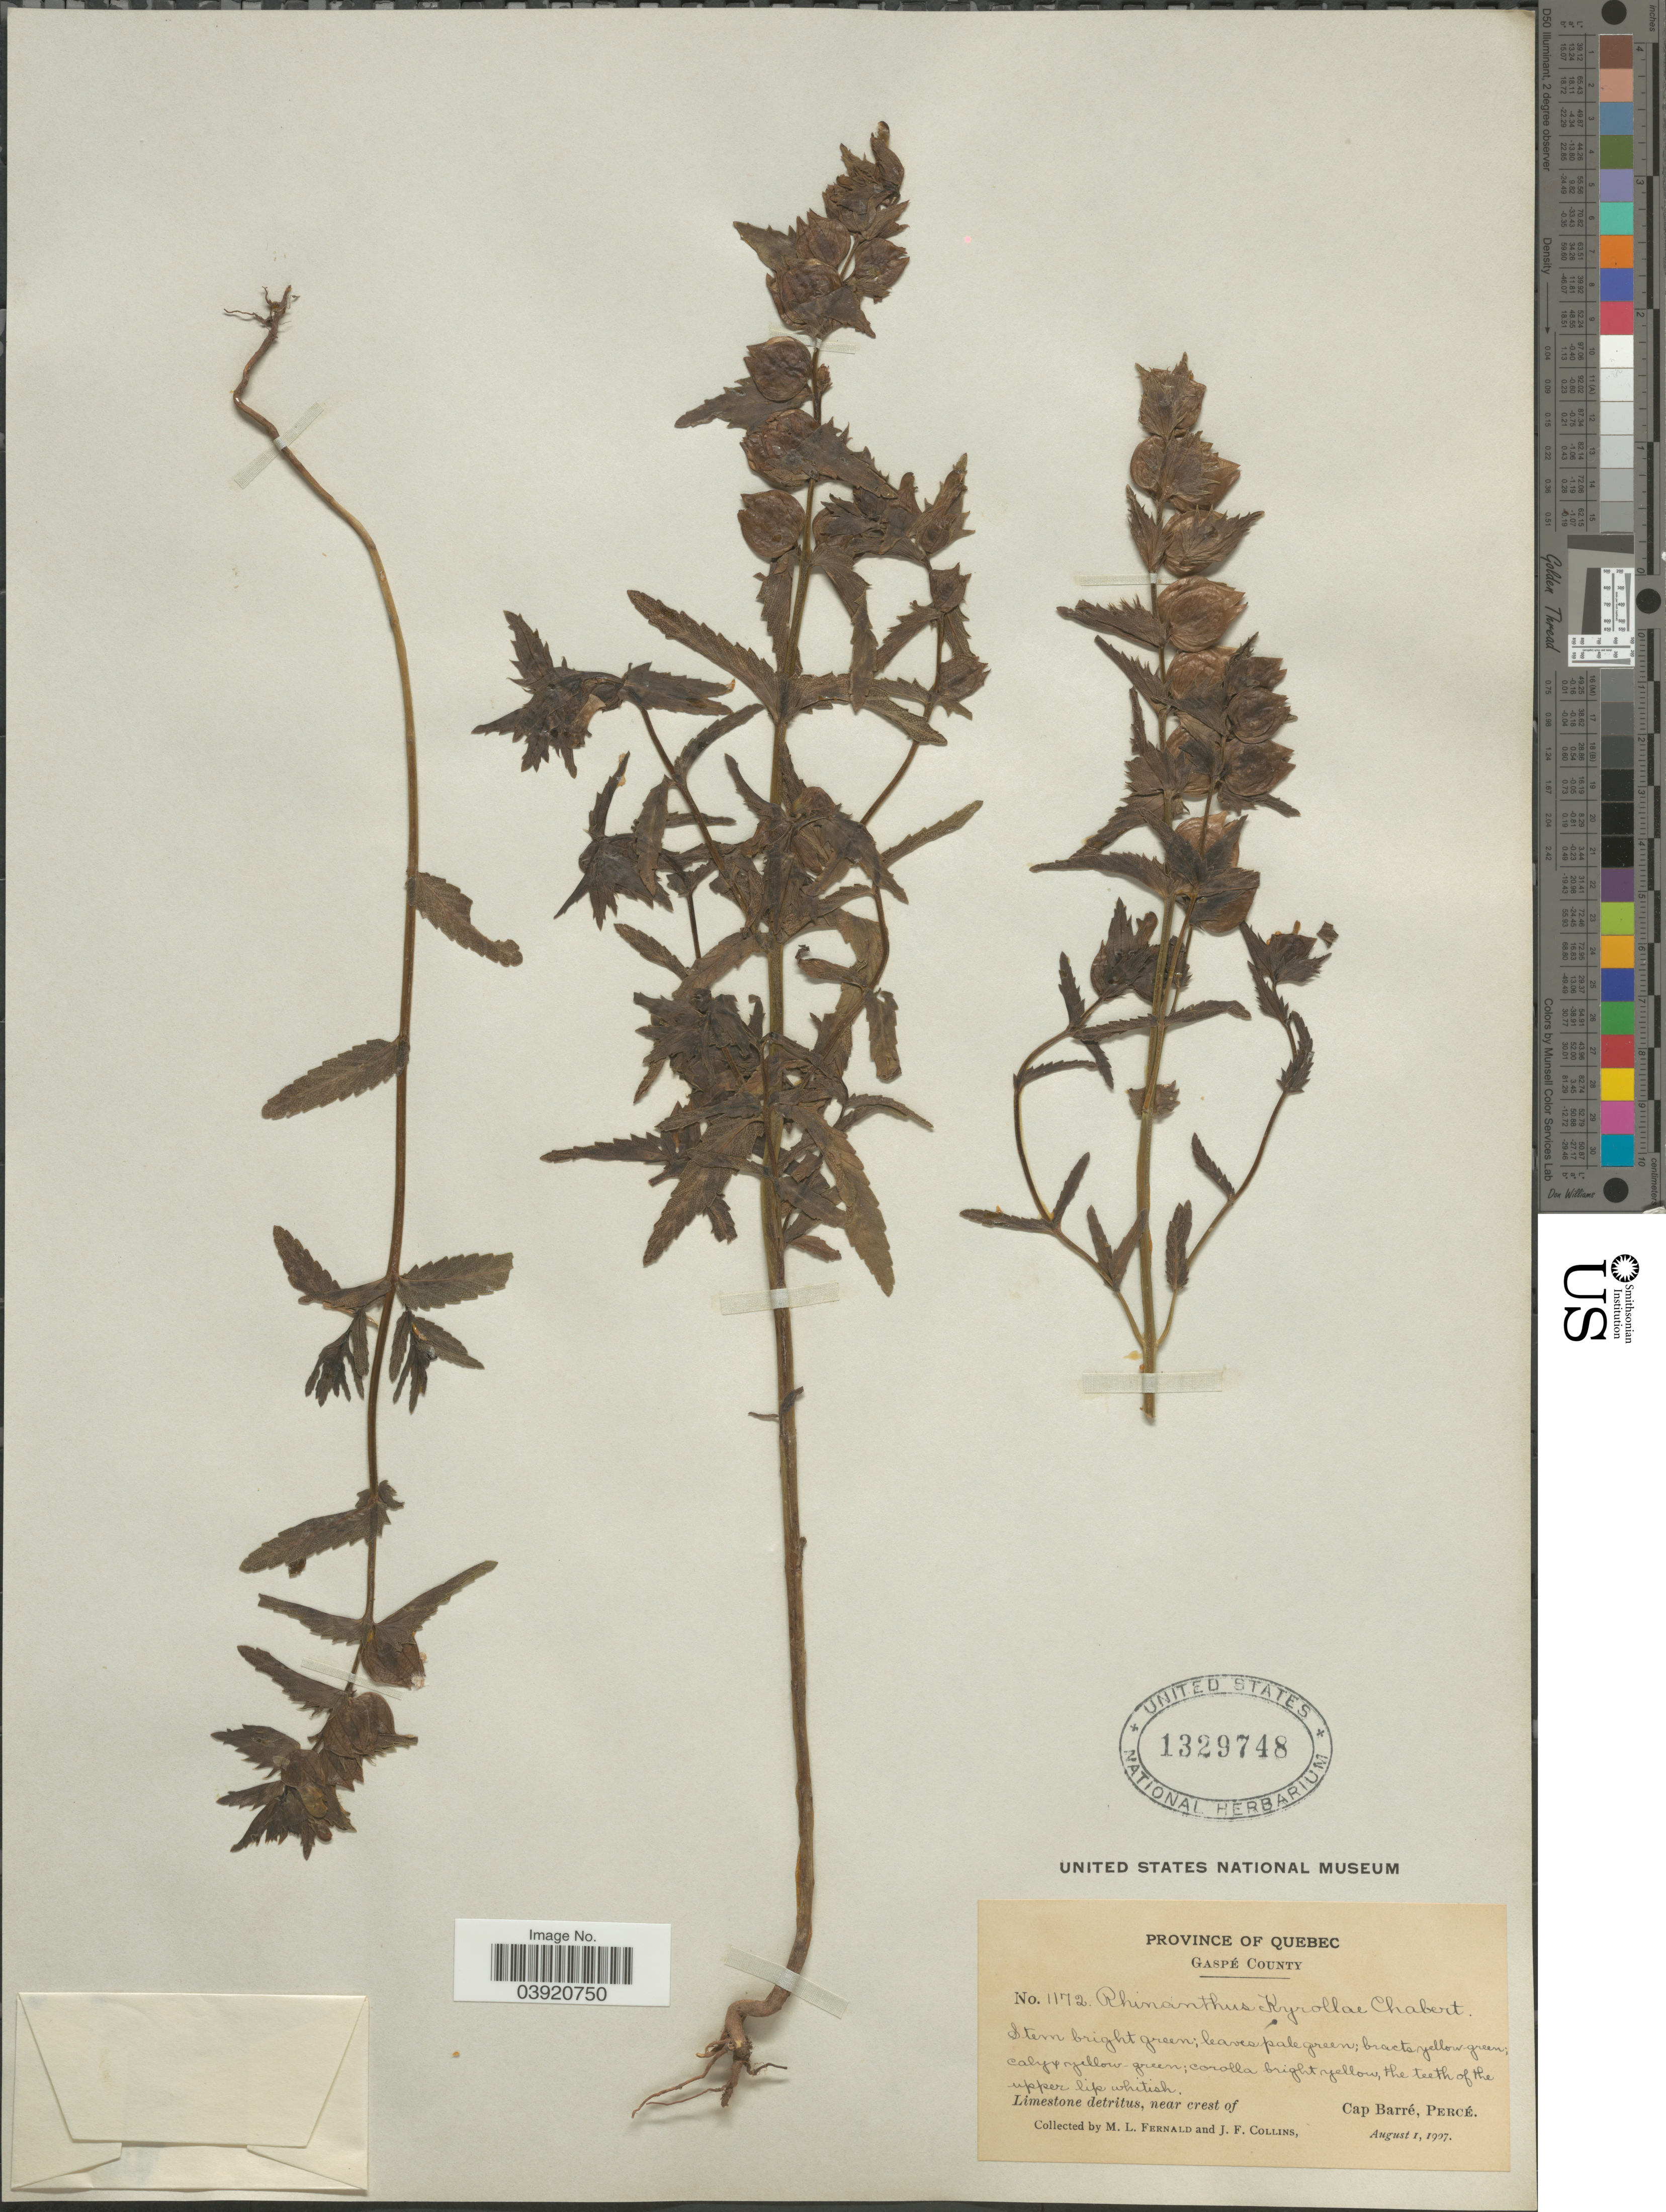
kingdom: Plantae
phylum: Tracheophyta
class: Magnoliopsida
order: Lamiales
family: Orobanchaceae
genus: Rhinanthus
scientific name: Rhinanthus kyrollae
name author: Chabert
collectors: M. L. Fernald & J. Collins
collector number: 1172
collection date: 1907-08-01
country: Canada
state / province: Quebec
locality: Gaspé County. Near crest of Cap Barré, Percé.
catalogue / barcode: US 1329748